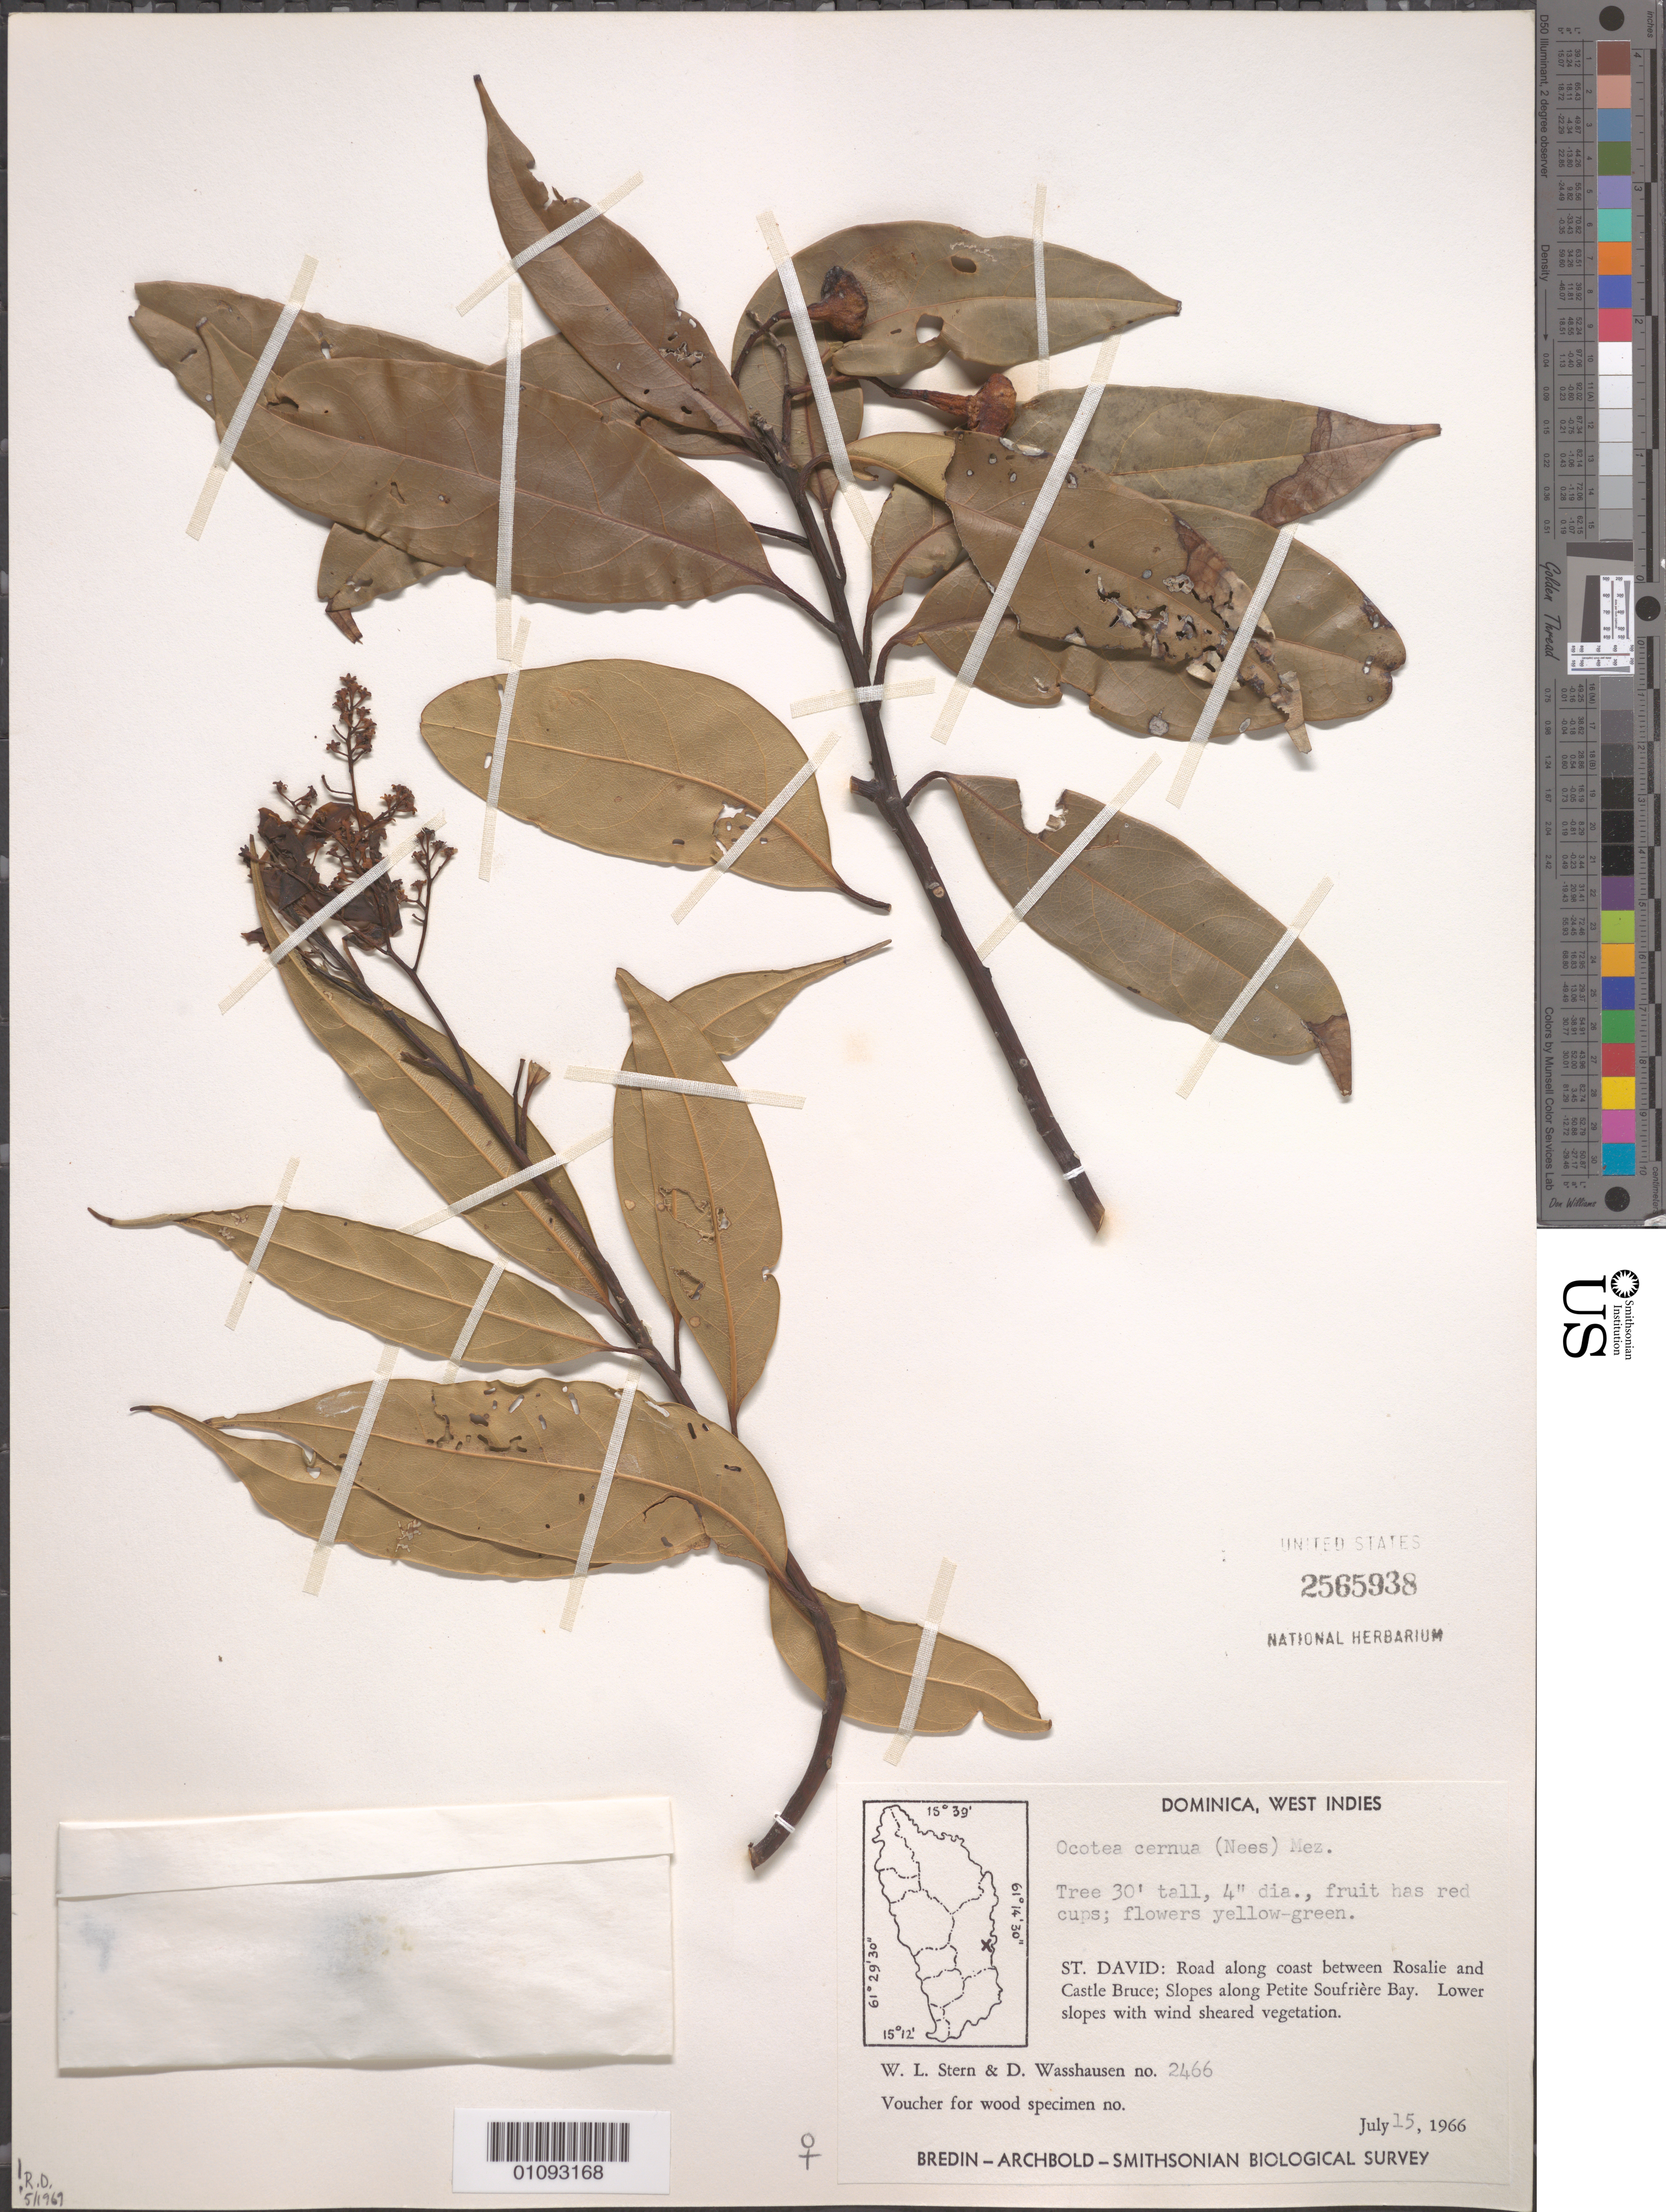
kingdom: Plantae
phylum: Tracheophyta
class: Magnoliopsida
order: Laurales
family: Lauraceae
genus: Ocotea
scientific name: Ocotea cernua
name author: (Nees) Mez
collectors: W. L. Stern & D. C. Wasshausen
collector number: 2466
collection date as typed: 15 Jul 1966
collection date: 1966-07-15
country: Dominica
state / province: St. David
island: Dominica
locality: Between Rosalie and Castle Bruce, slopes along Petit Soufriere Bay.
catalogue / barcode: US 2565938